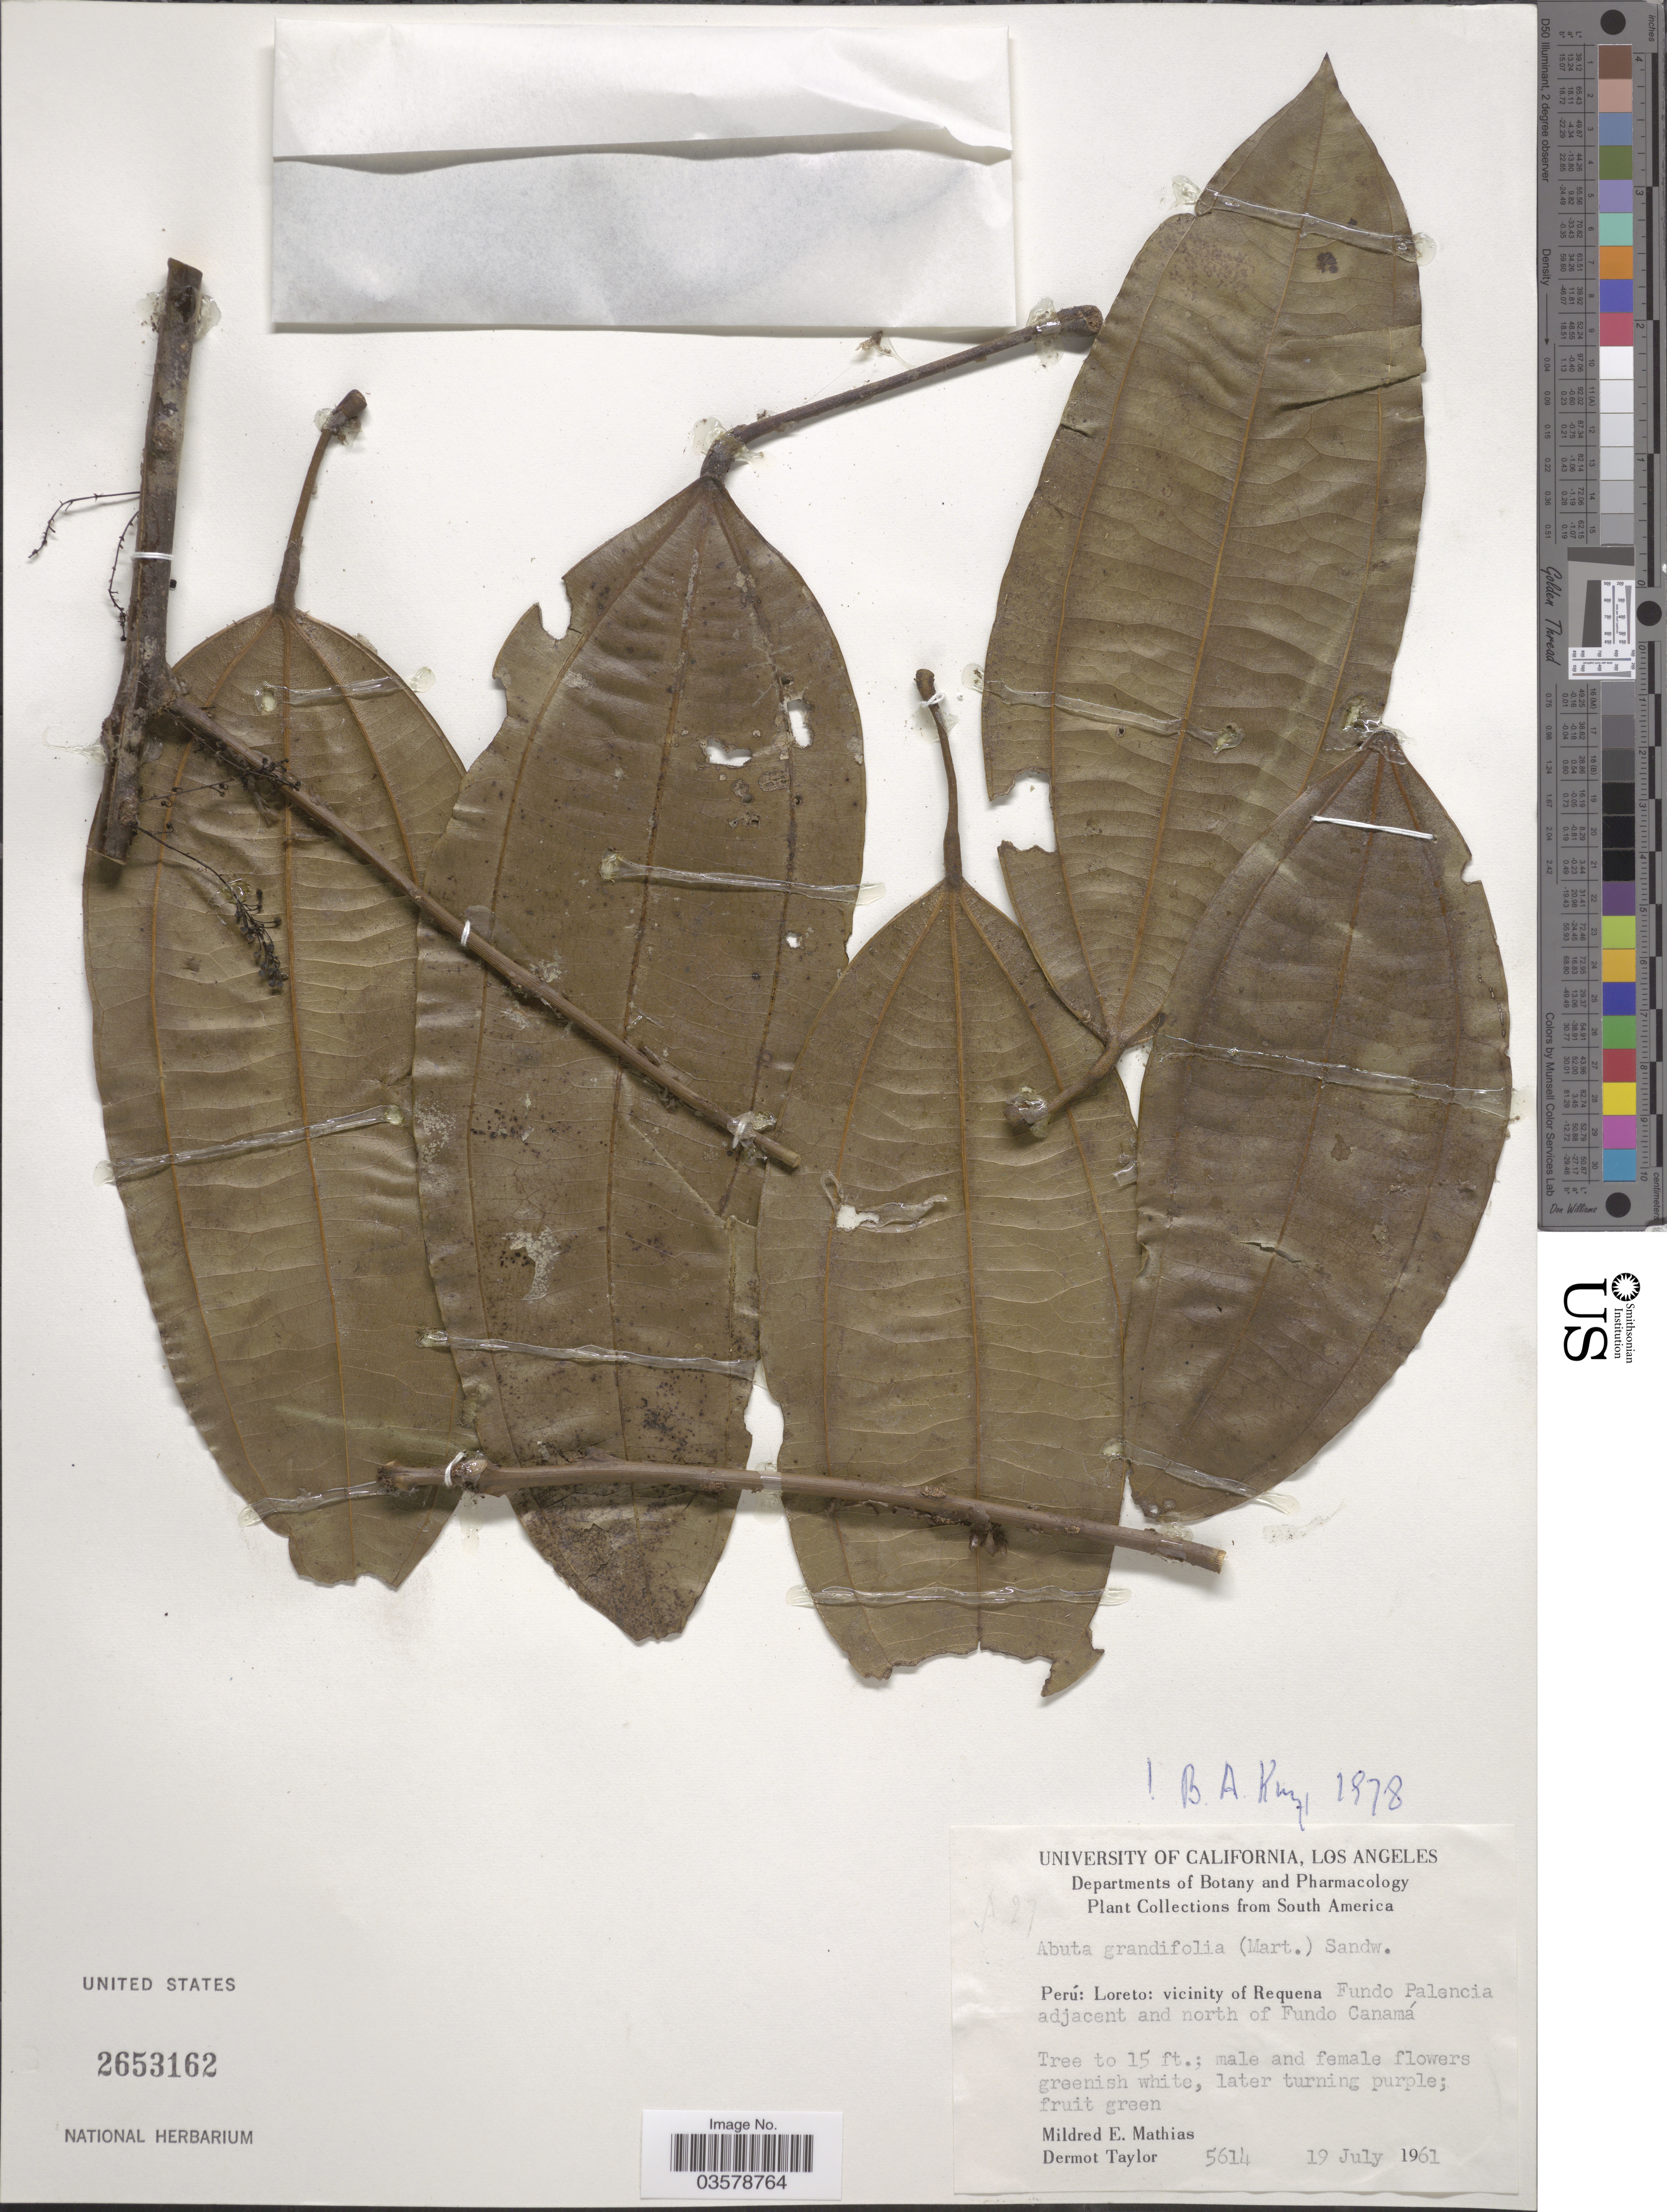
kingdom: Plantae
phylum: Tracheophyta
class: Magnoliopsida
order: Ranunculales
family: Menispermaceae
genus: Abuta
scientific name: Abuta grandifolia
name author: (Mart.) Sandwith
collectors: M. E. Mathias & D. Taylor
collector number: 5614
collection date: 1961-07-19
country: Peru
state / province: Loreto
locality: Vicinity of Requena. Fundo Palencia adjacent and north of Fundo Canamá.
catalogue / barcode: US 2653162